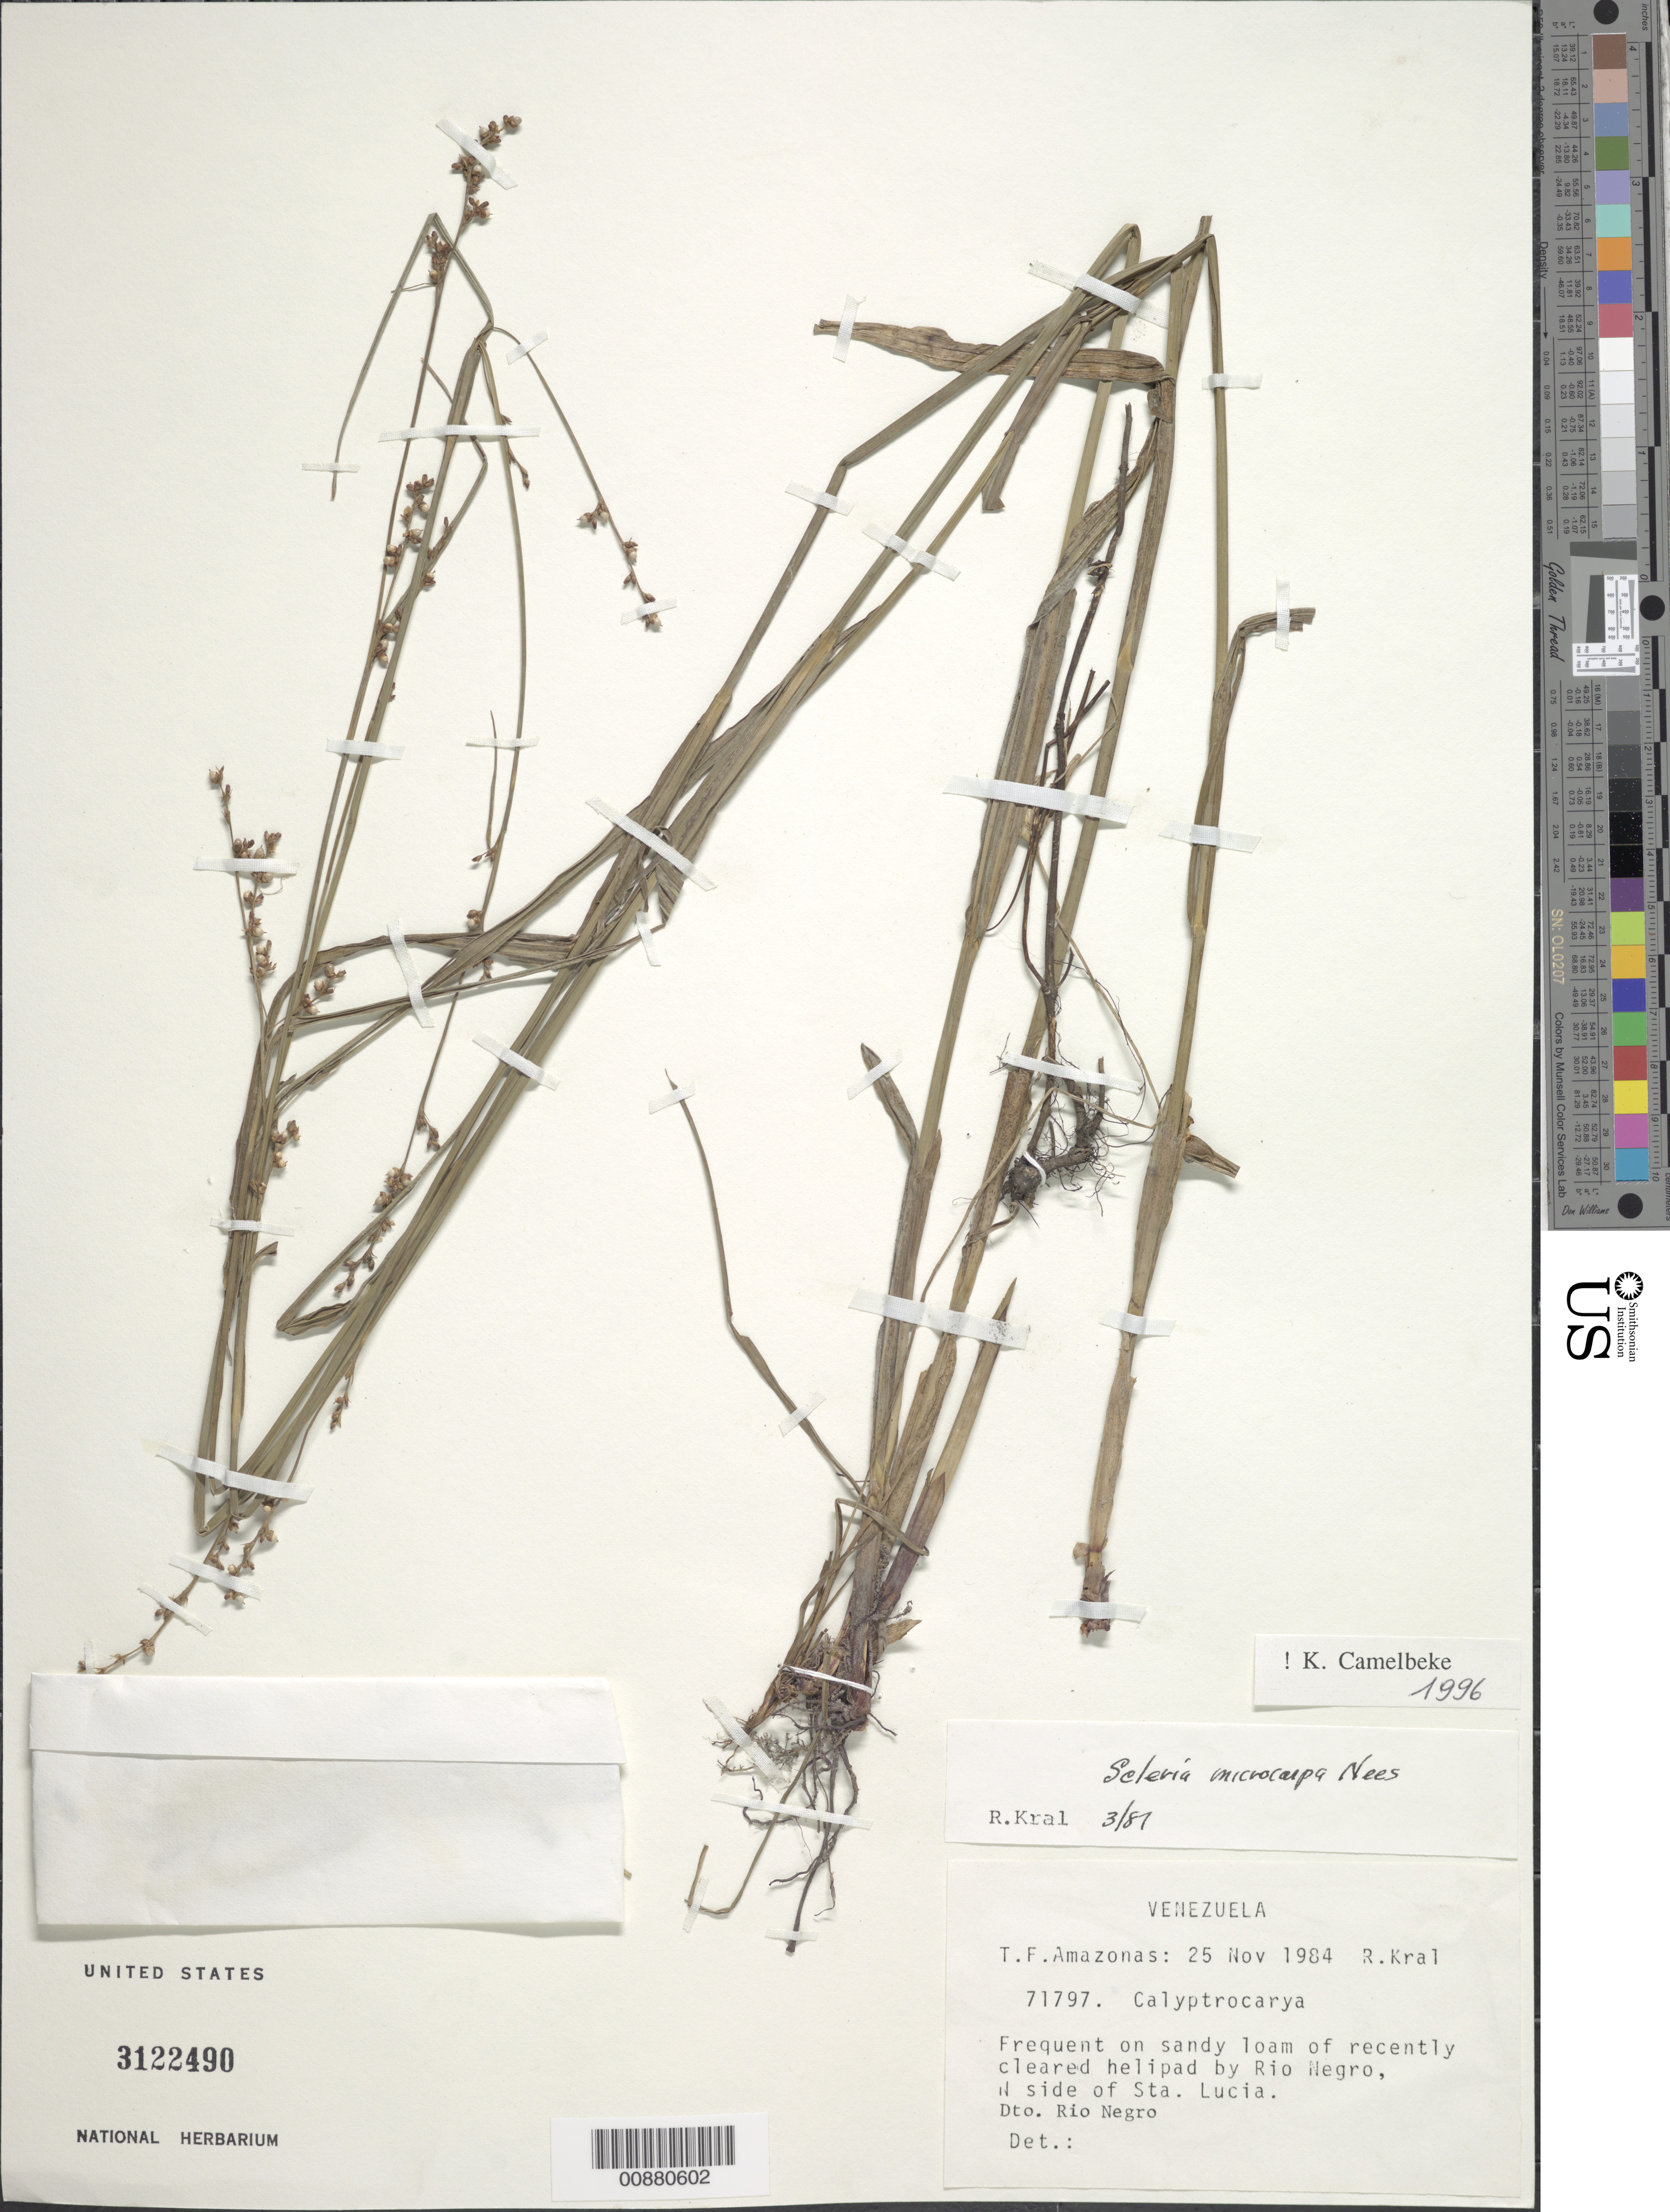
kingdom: Plantae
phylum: Tracheophyta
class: Liliopsida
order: Poales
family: Cyperaceae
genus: Scleria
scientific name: Scleria microcarpa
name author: Nees ex Kunth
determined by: Camelbeke, K.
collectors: R. Kral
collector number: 71797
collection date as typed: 25-Nov-84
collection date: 1984-11-25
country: Venezuela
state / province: Amazonas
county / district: Río Negro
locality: Sta. Lucia, N side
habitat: Sandy loam of recently cleared helipad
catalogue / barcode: US 3122490